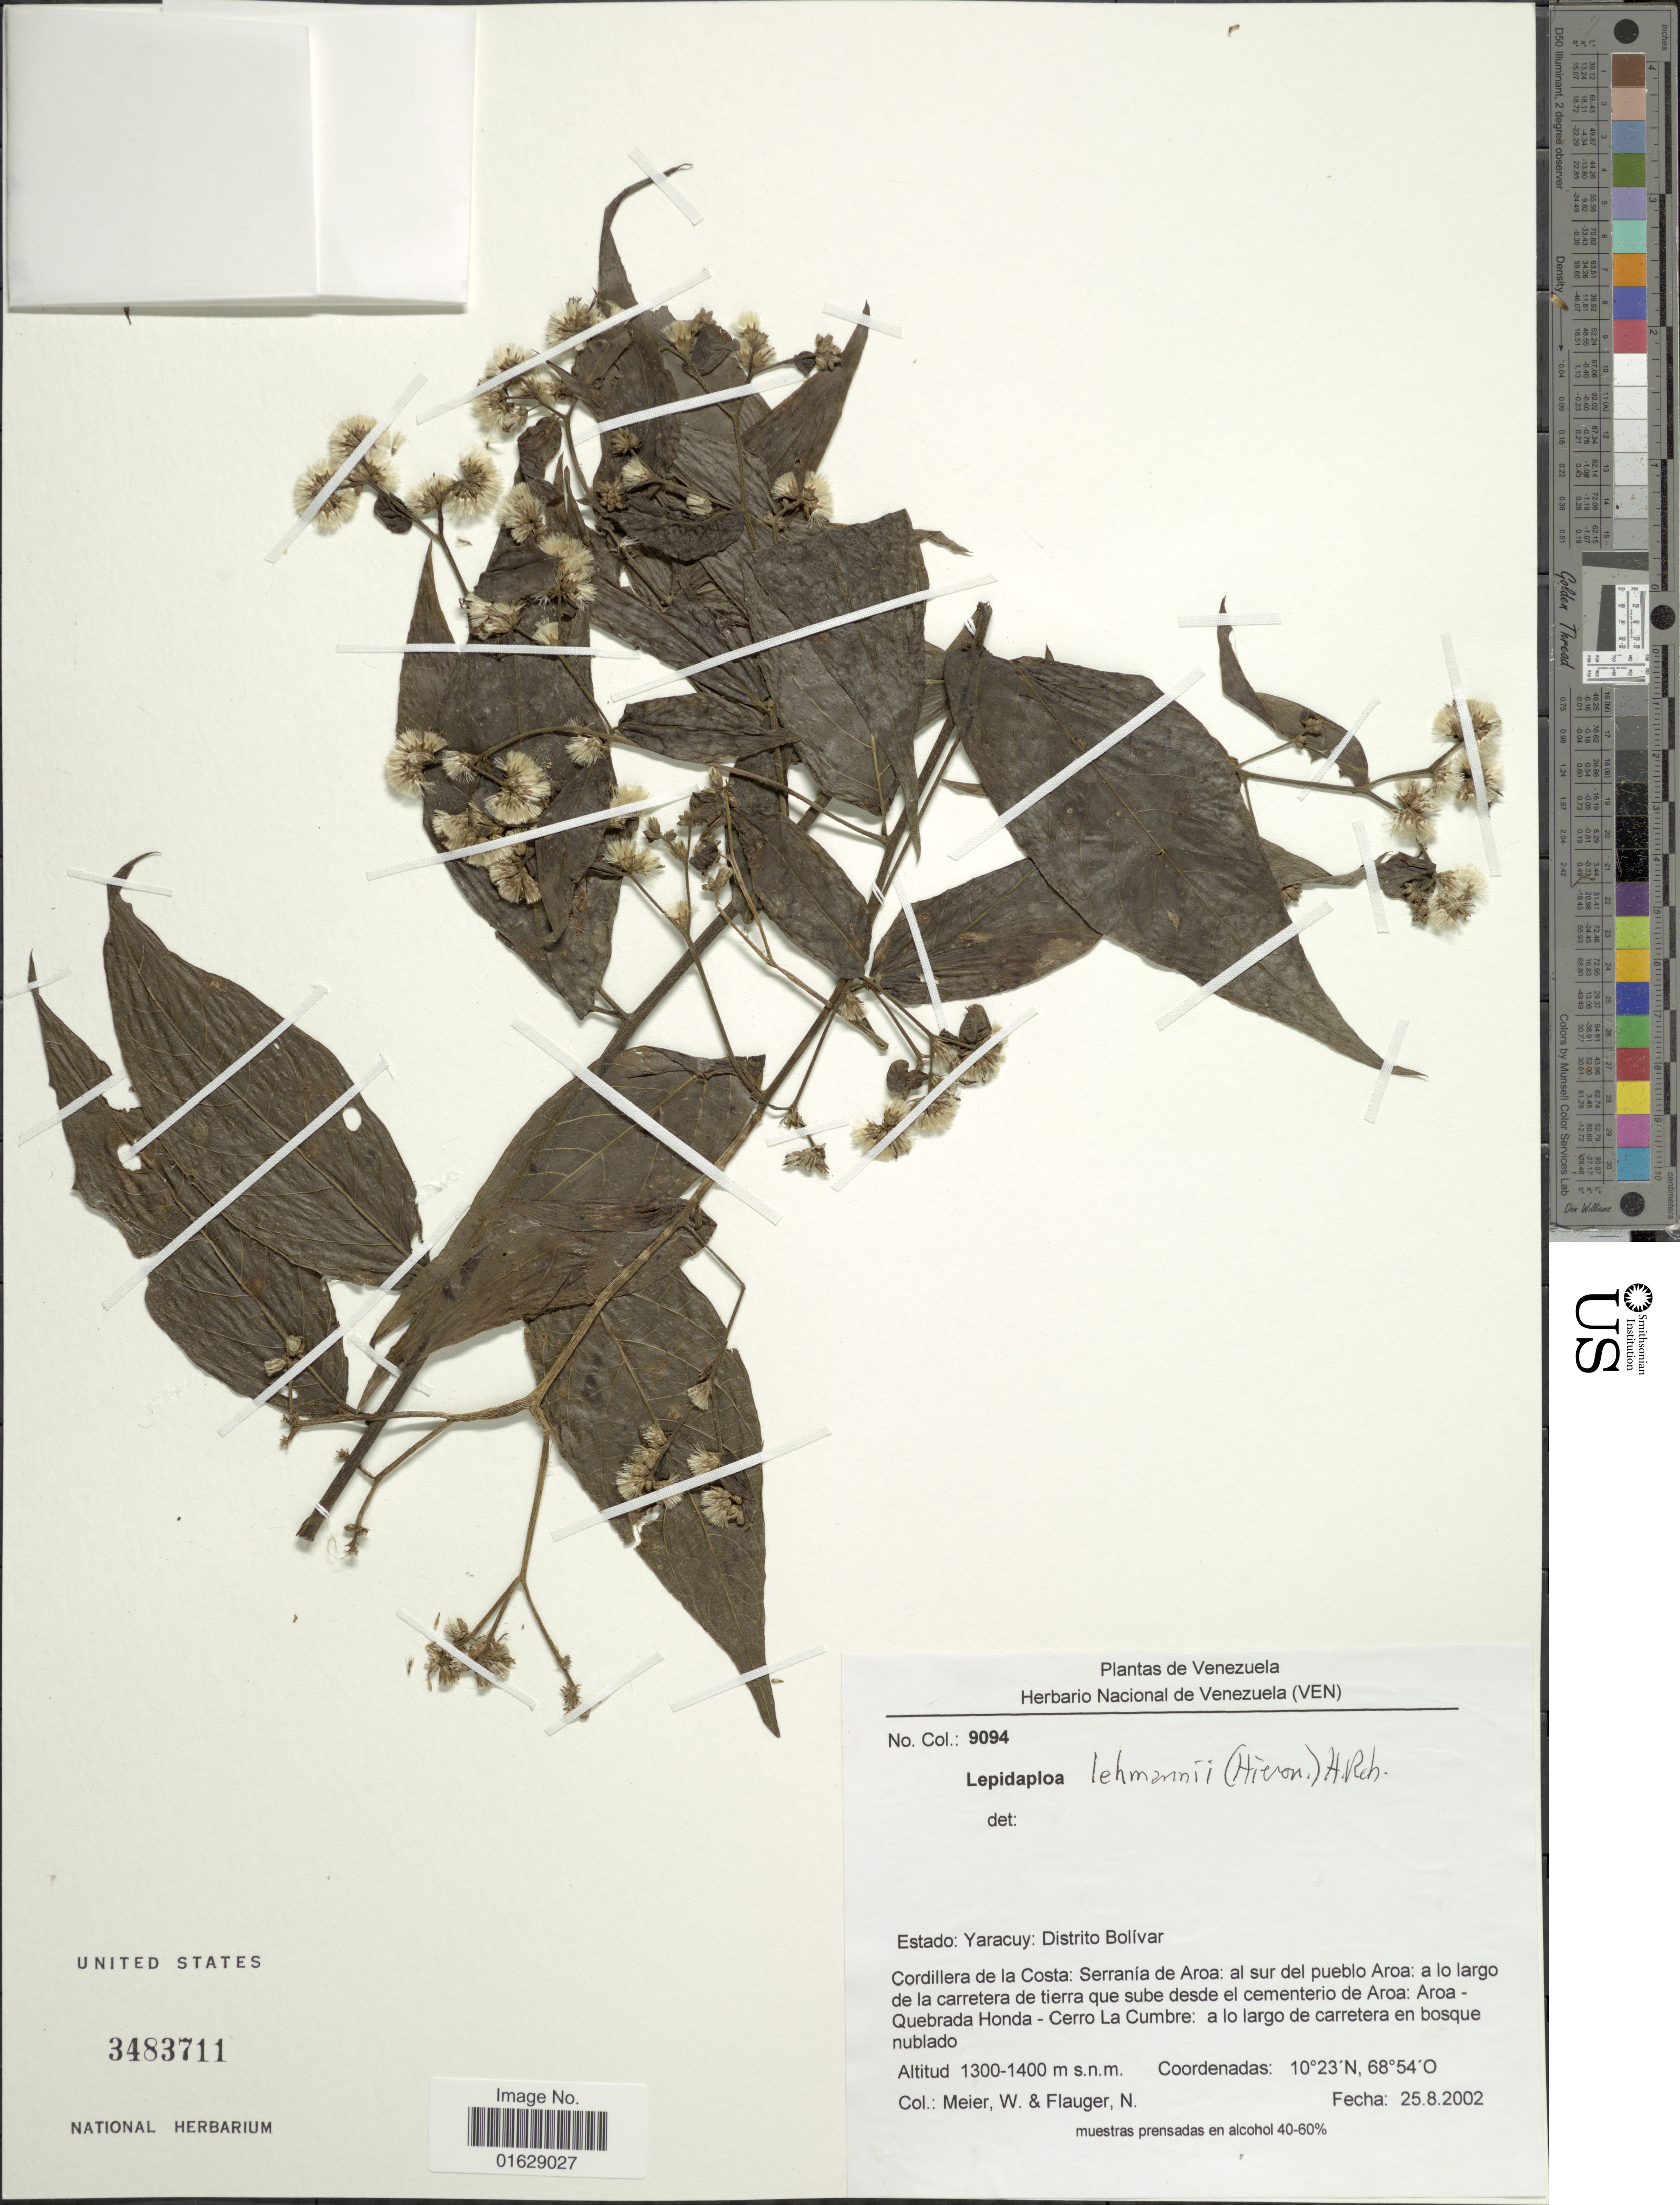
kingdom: Plantae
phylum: Tracheophyta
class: Magnoliopsida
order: Asterales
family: Asteraceae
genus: Lepidaploa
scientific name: Lepidaploa lehmannii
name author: (Hieron.) H. Rob.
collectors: W. Meier & N. Flauger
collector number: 9094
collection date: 2002-08-25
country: Venezuela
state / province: Yaracuy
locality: Distrito Bolivar. Cordillera de la Costa: Serrania de Aroa: al sur del pueblo Aroa: a lo largo de la carretera de tierra que sube desde el cementerio de Aroa: Aroa-Quebrada Honda - Cerro La Cumbre: a lo largo de carretera en bosque nublado.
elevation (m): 1300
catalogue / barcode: US 3483711